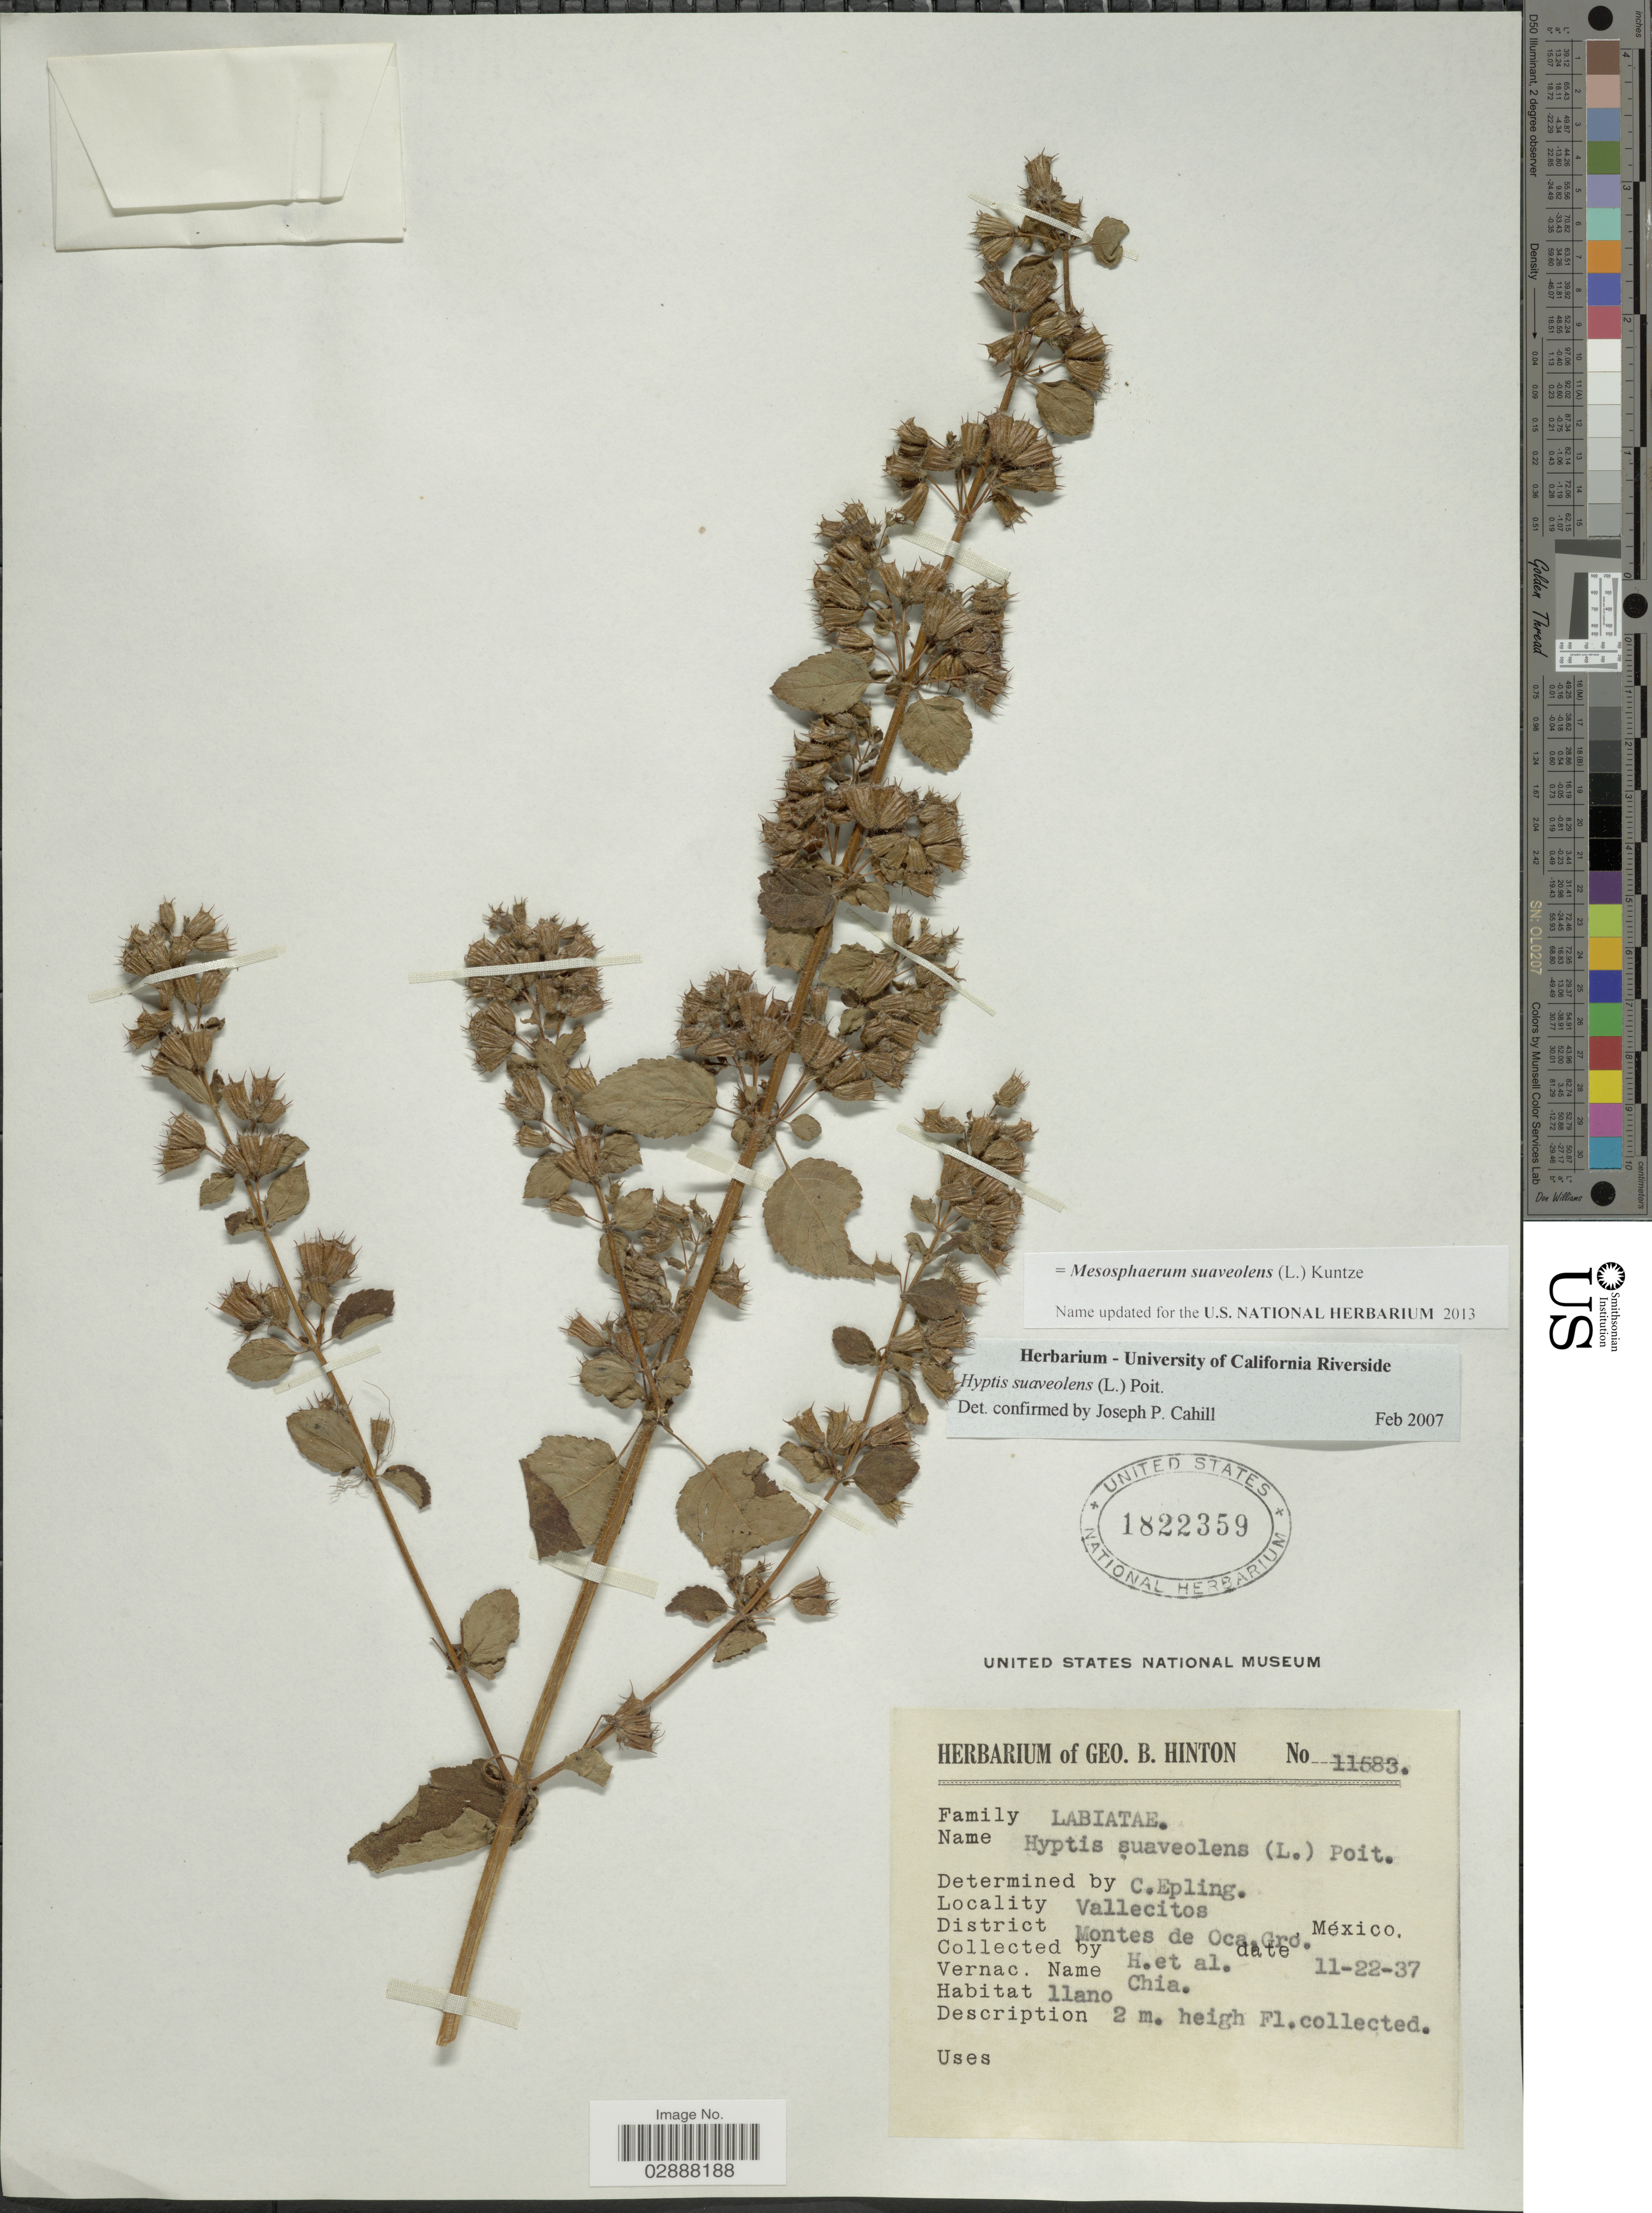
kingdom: Plantae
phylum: Tracheophyta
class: Magnoliopsida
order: Lamiales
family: Lamiaceae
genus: Mesosphaerum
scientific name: Mesosphaerum suaveolens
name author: (L.) Kuntze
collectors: G. B. Hinton & et al.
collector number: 11583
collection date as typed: Transcribed d/m/y: 22/11/37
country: Mexico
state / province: Guerrero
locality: Vallecitos. District Montes de Oca. Gro.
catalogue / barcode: US 1822359